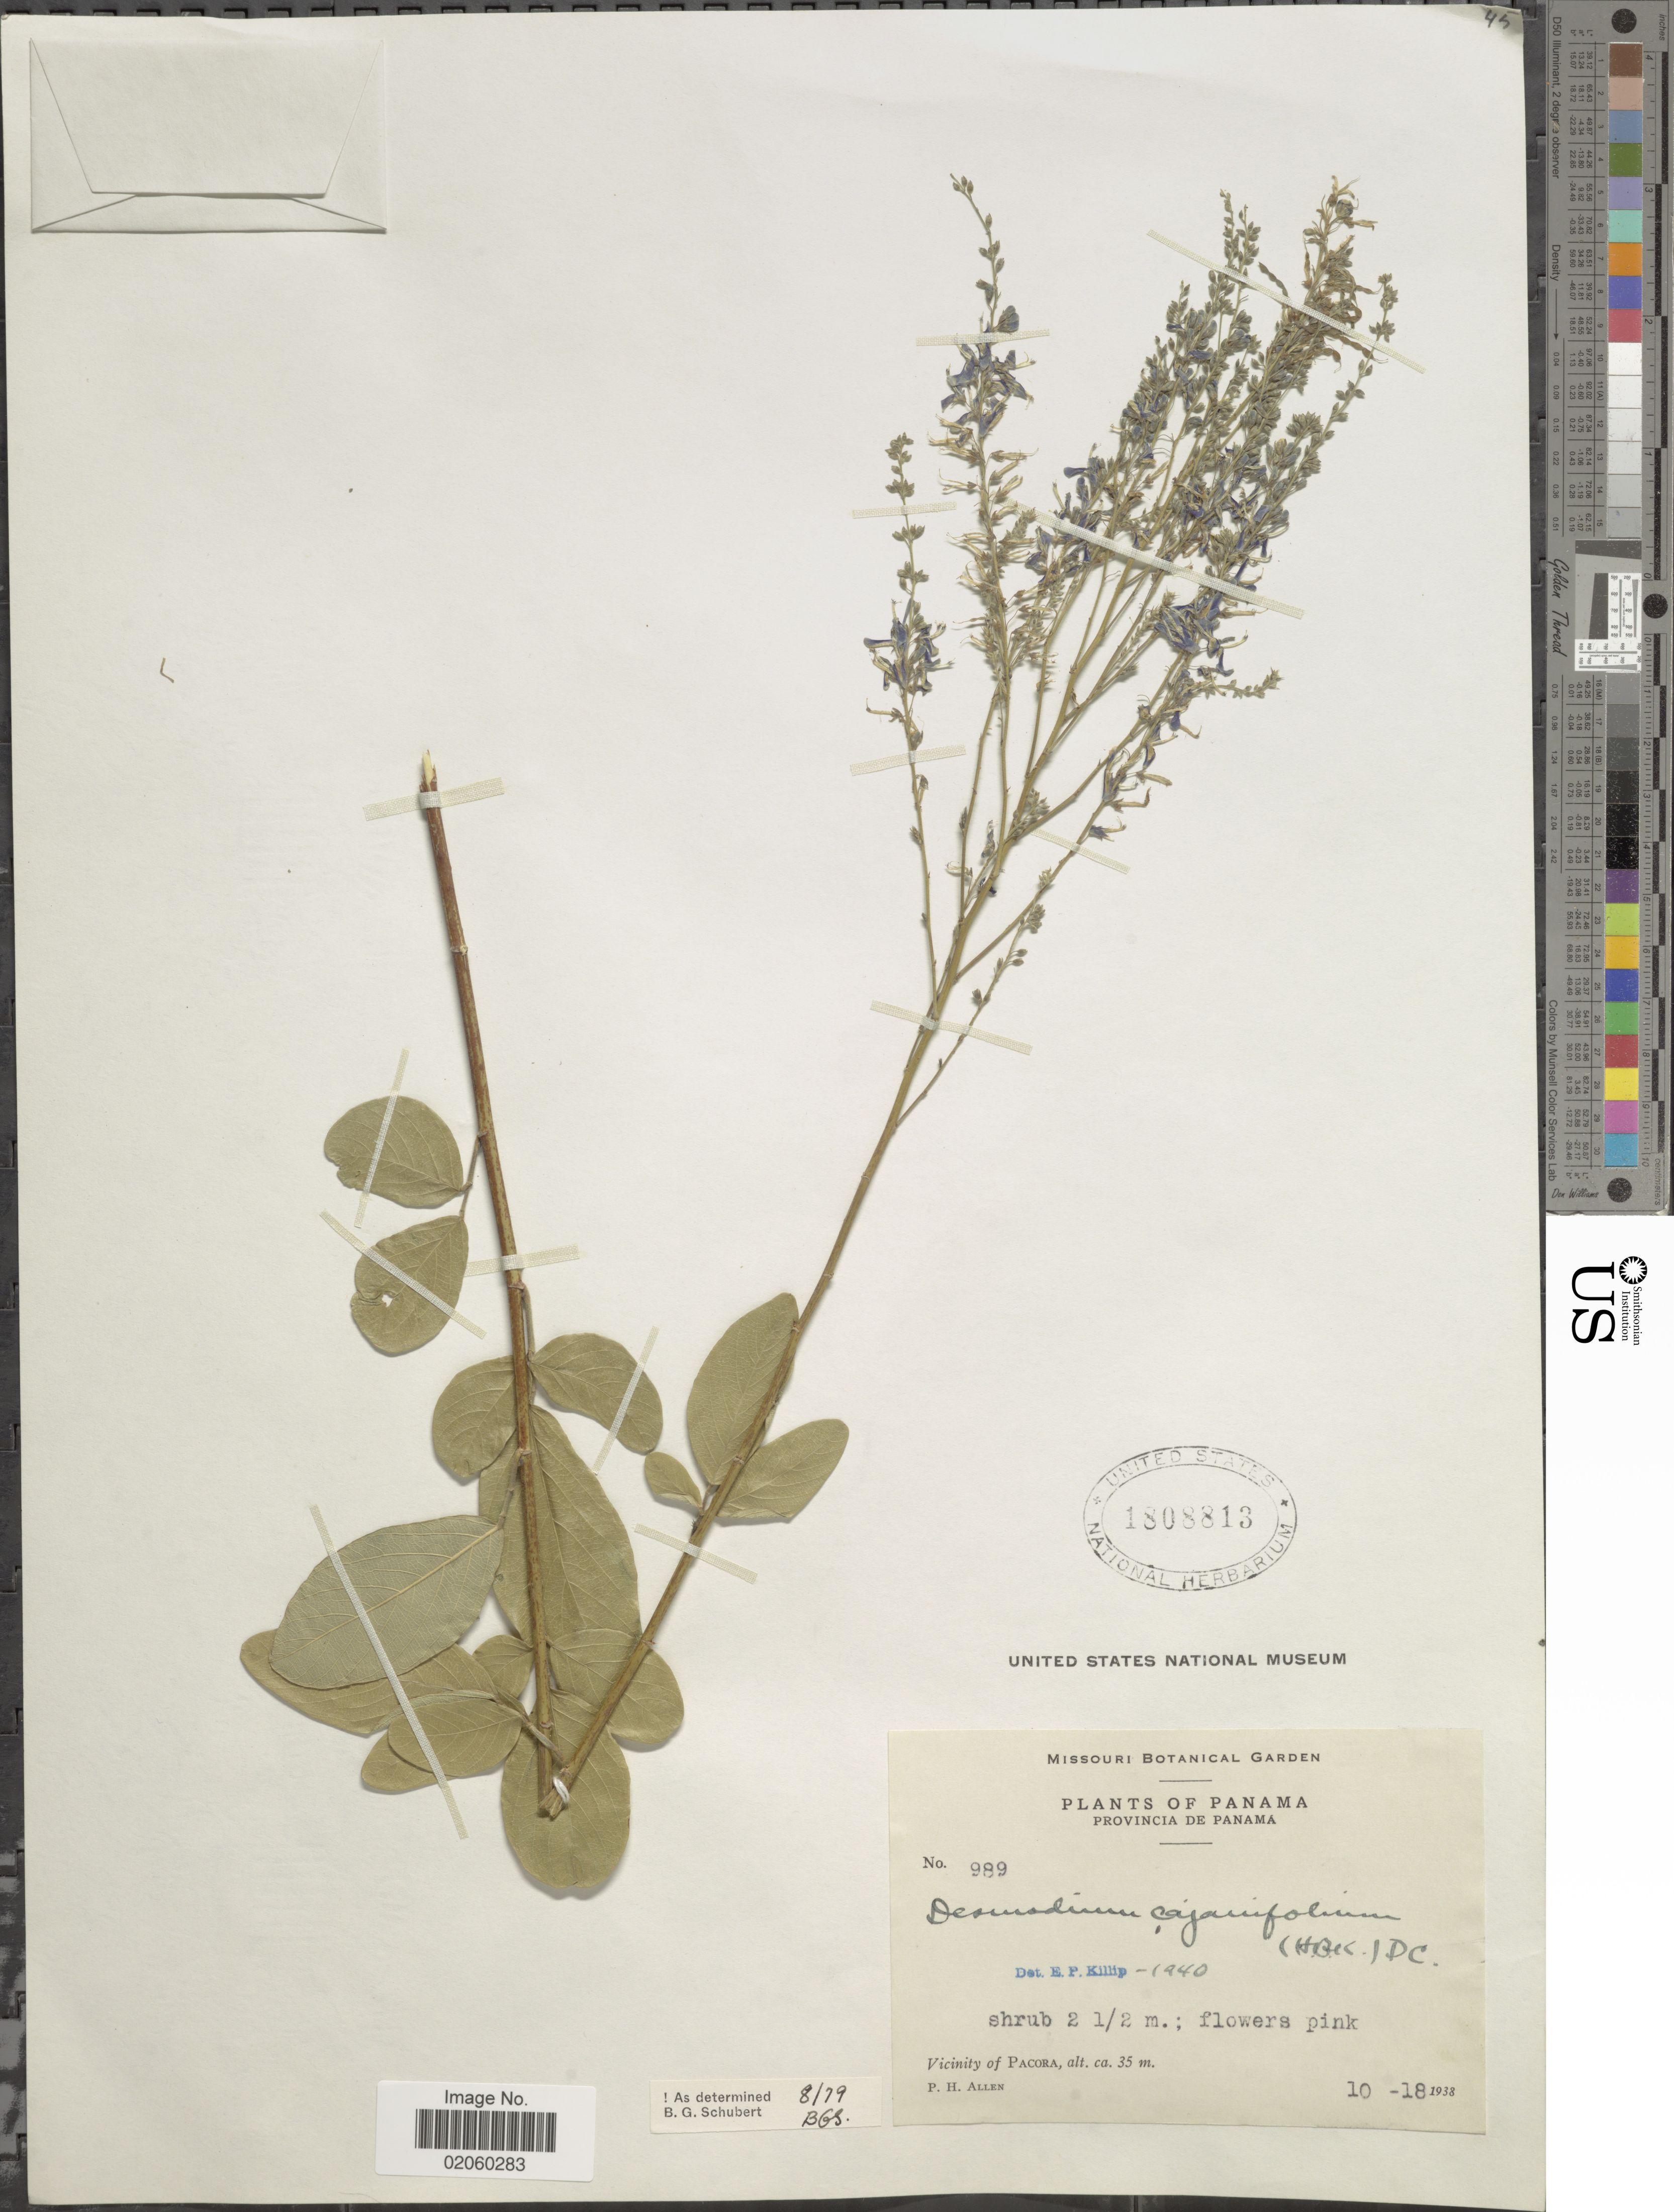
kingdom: Plantae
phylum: Tracheophyta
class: Magnoliopsida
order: Fabales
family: Fabaceae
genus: Desmodium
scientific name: Desmodium cajanifolium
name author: (Kunth) DC.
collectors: P. H. Allen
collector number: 989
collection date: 1938-10-18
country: Panama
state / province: Panamá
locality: Vicinity of Pacora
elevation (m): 35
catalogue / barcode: US 1808813